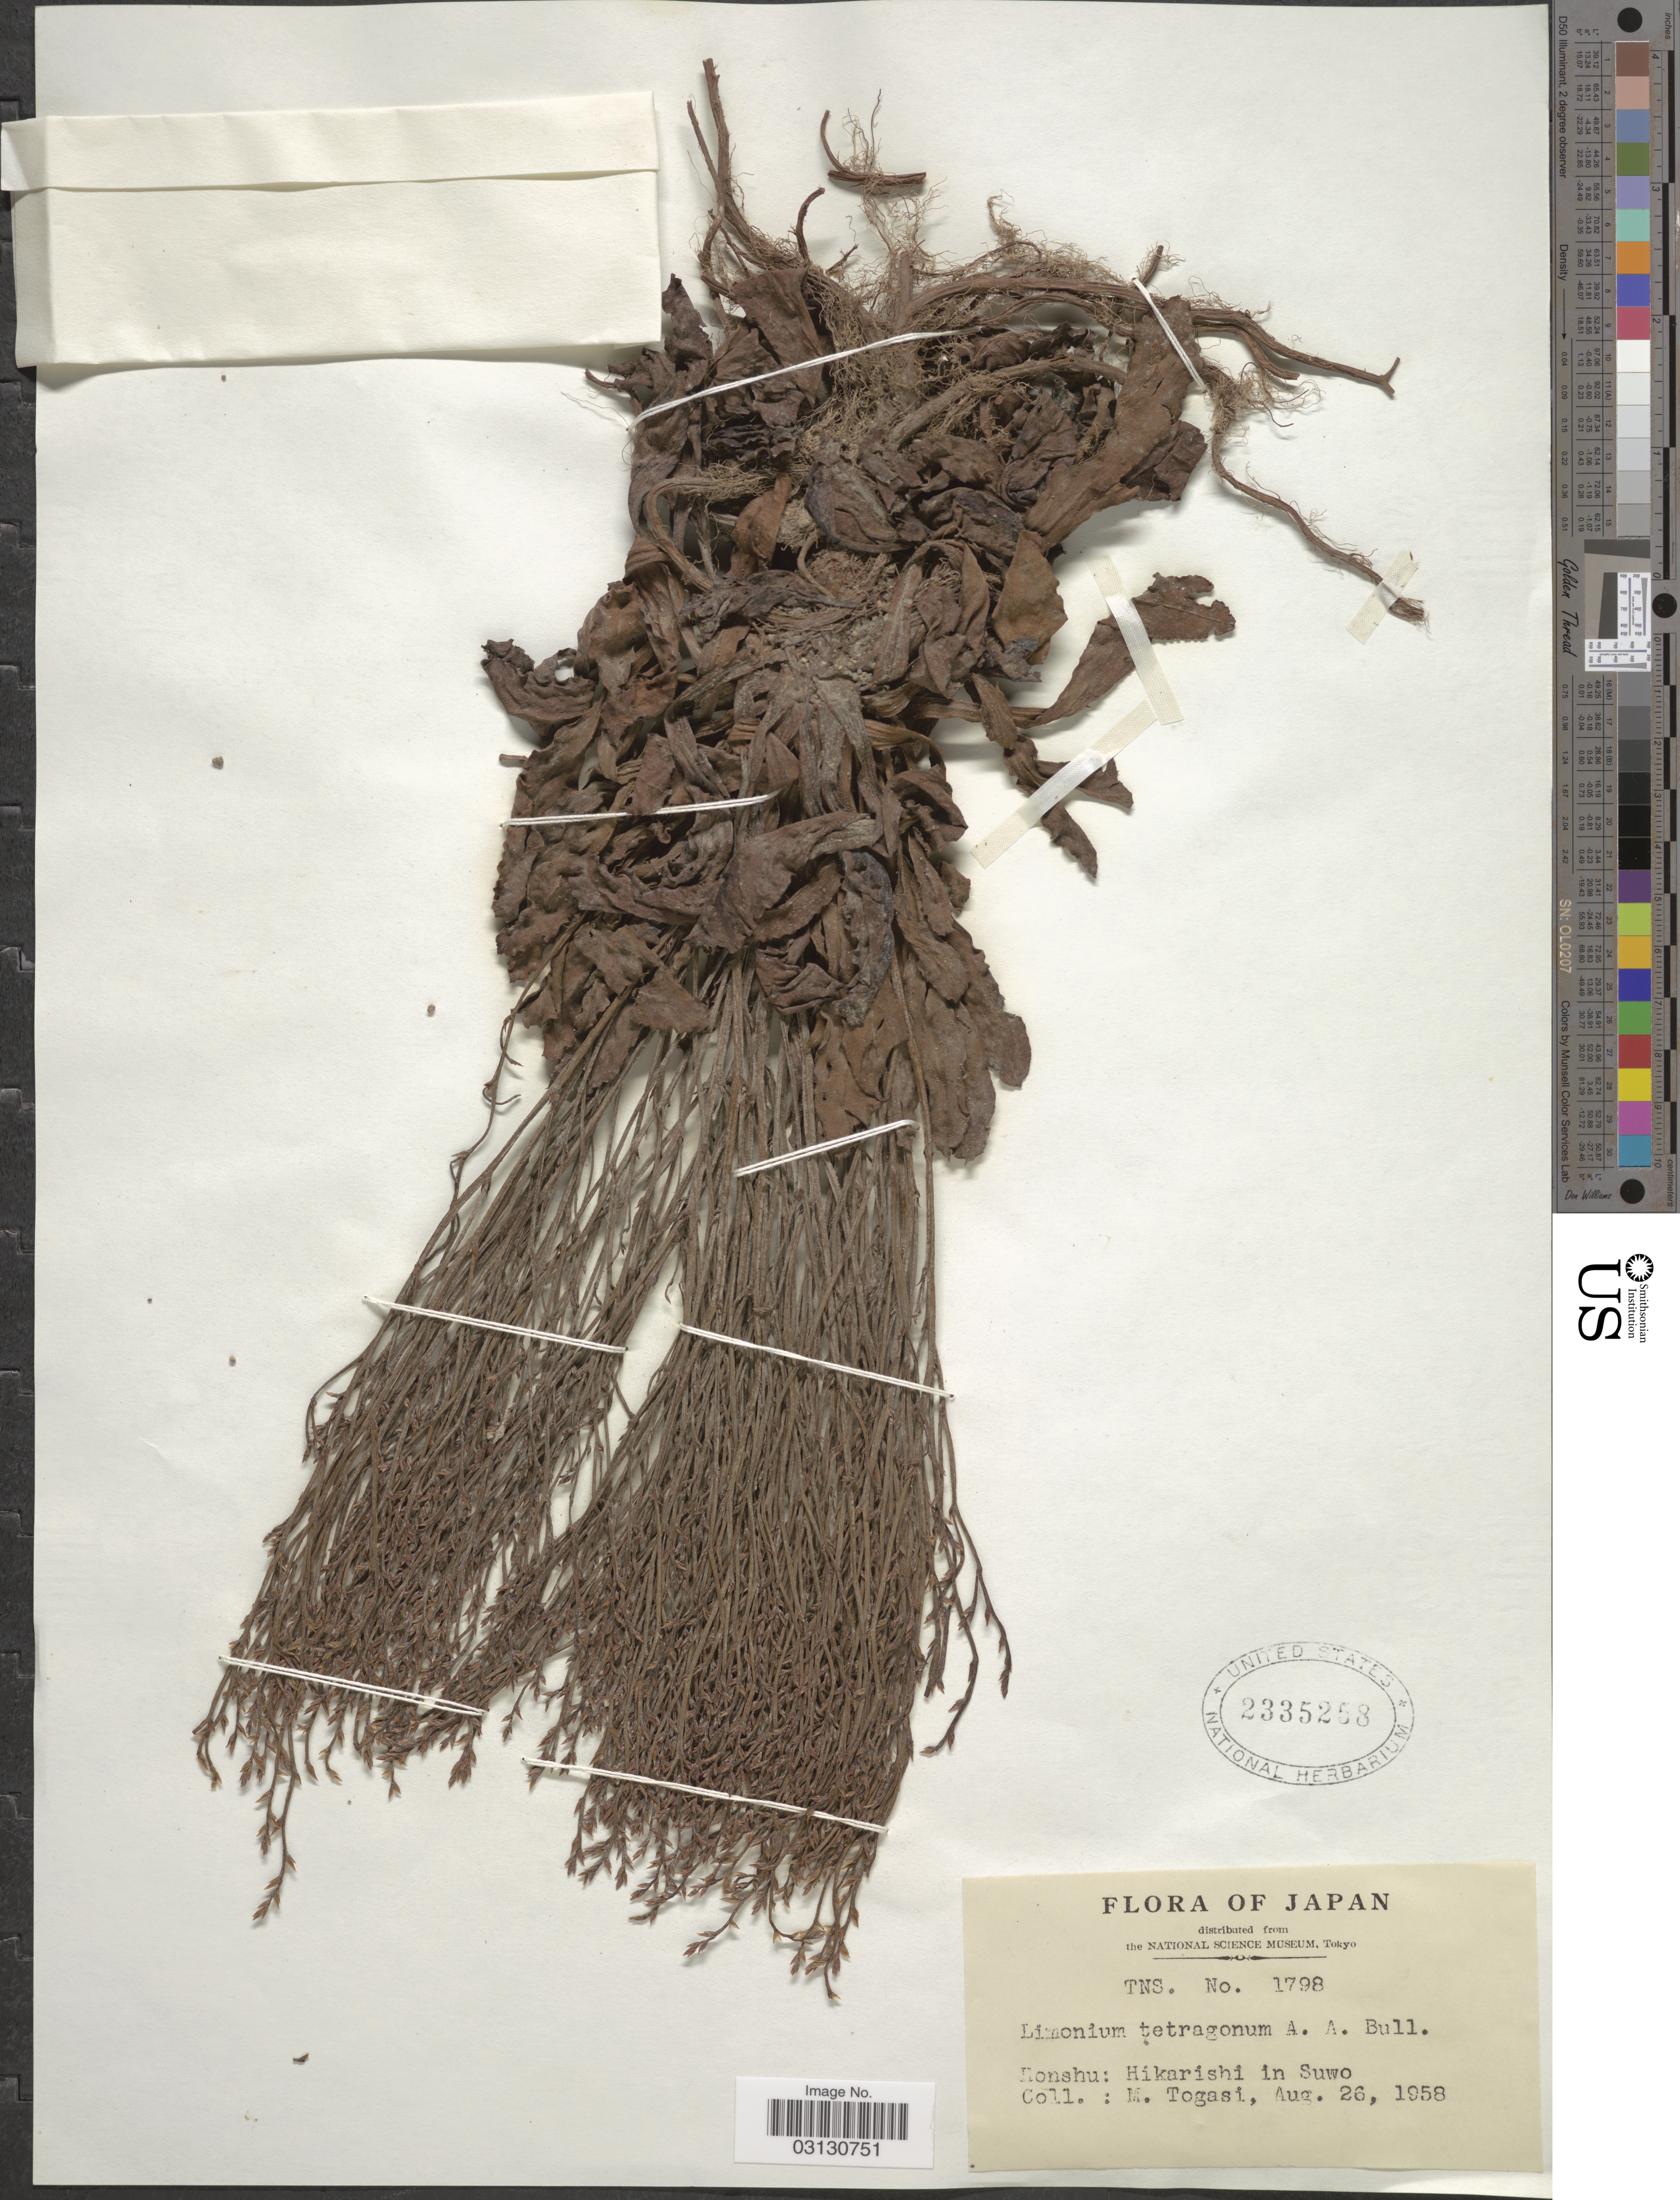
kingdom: Plantae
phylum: Tracheophyta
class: Magnoliopsida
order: Caryophyllales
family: Plumbaginaceae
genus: Limonium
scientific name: Limonium tetragonium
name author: Bullock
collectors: M. Togasi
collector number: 1798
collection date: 1958-08-22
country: Japan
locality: Honshu: Hikarishi in Suwo.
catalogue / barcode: US 2335258